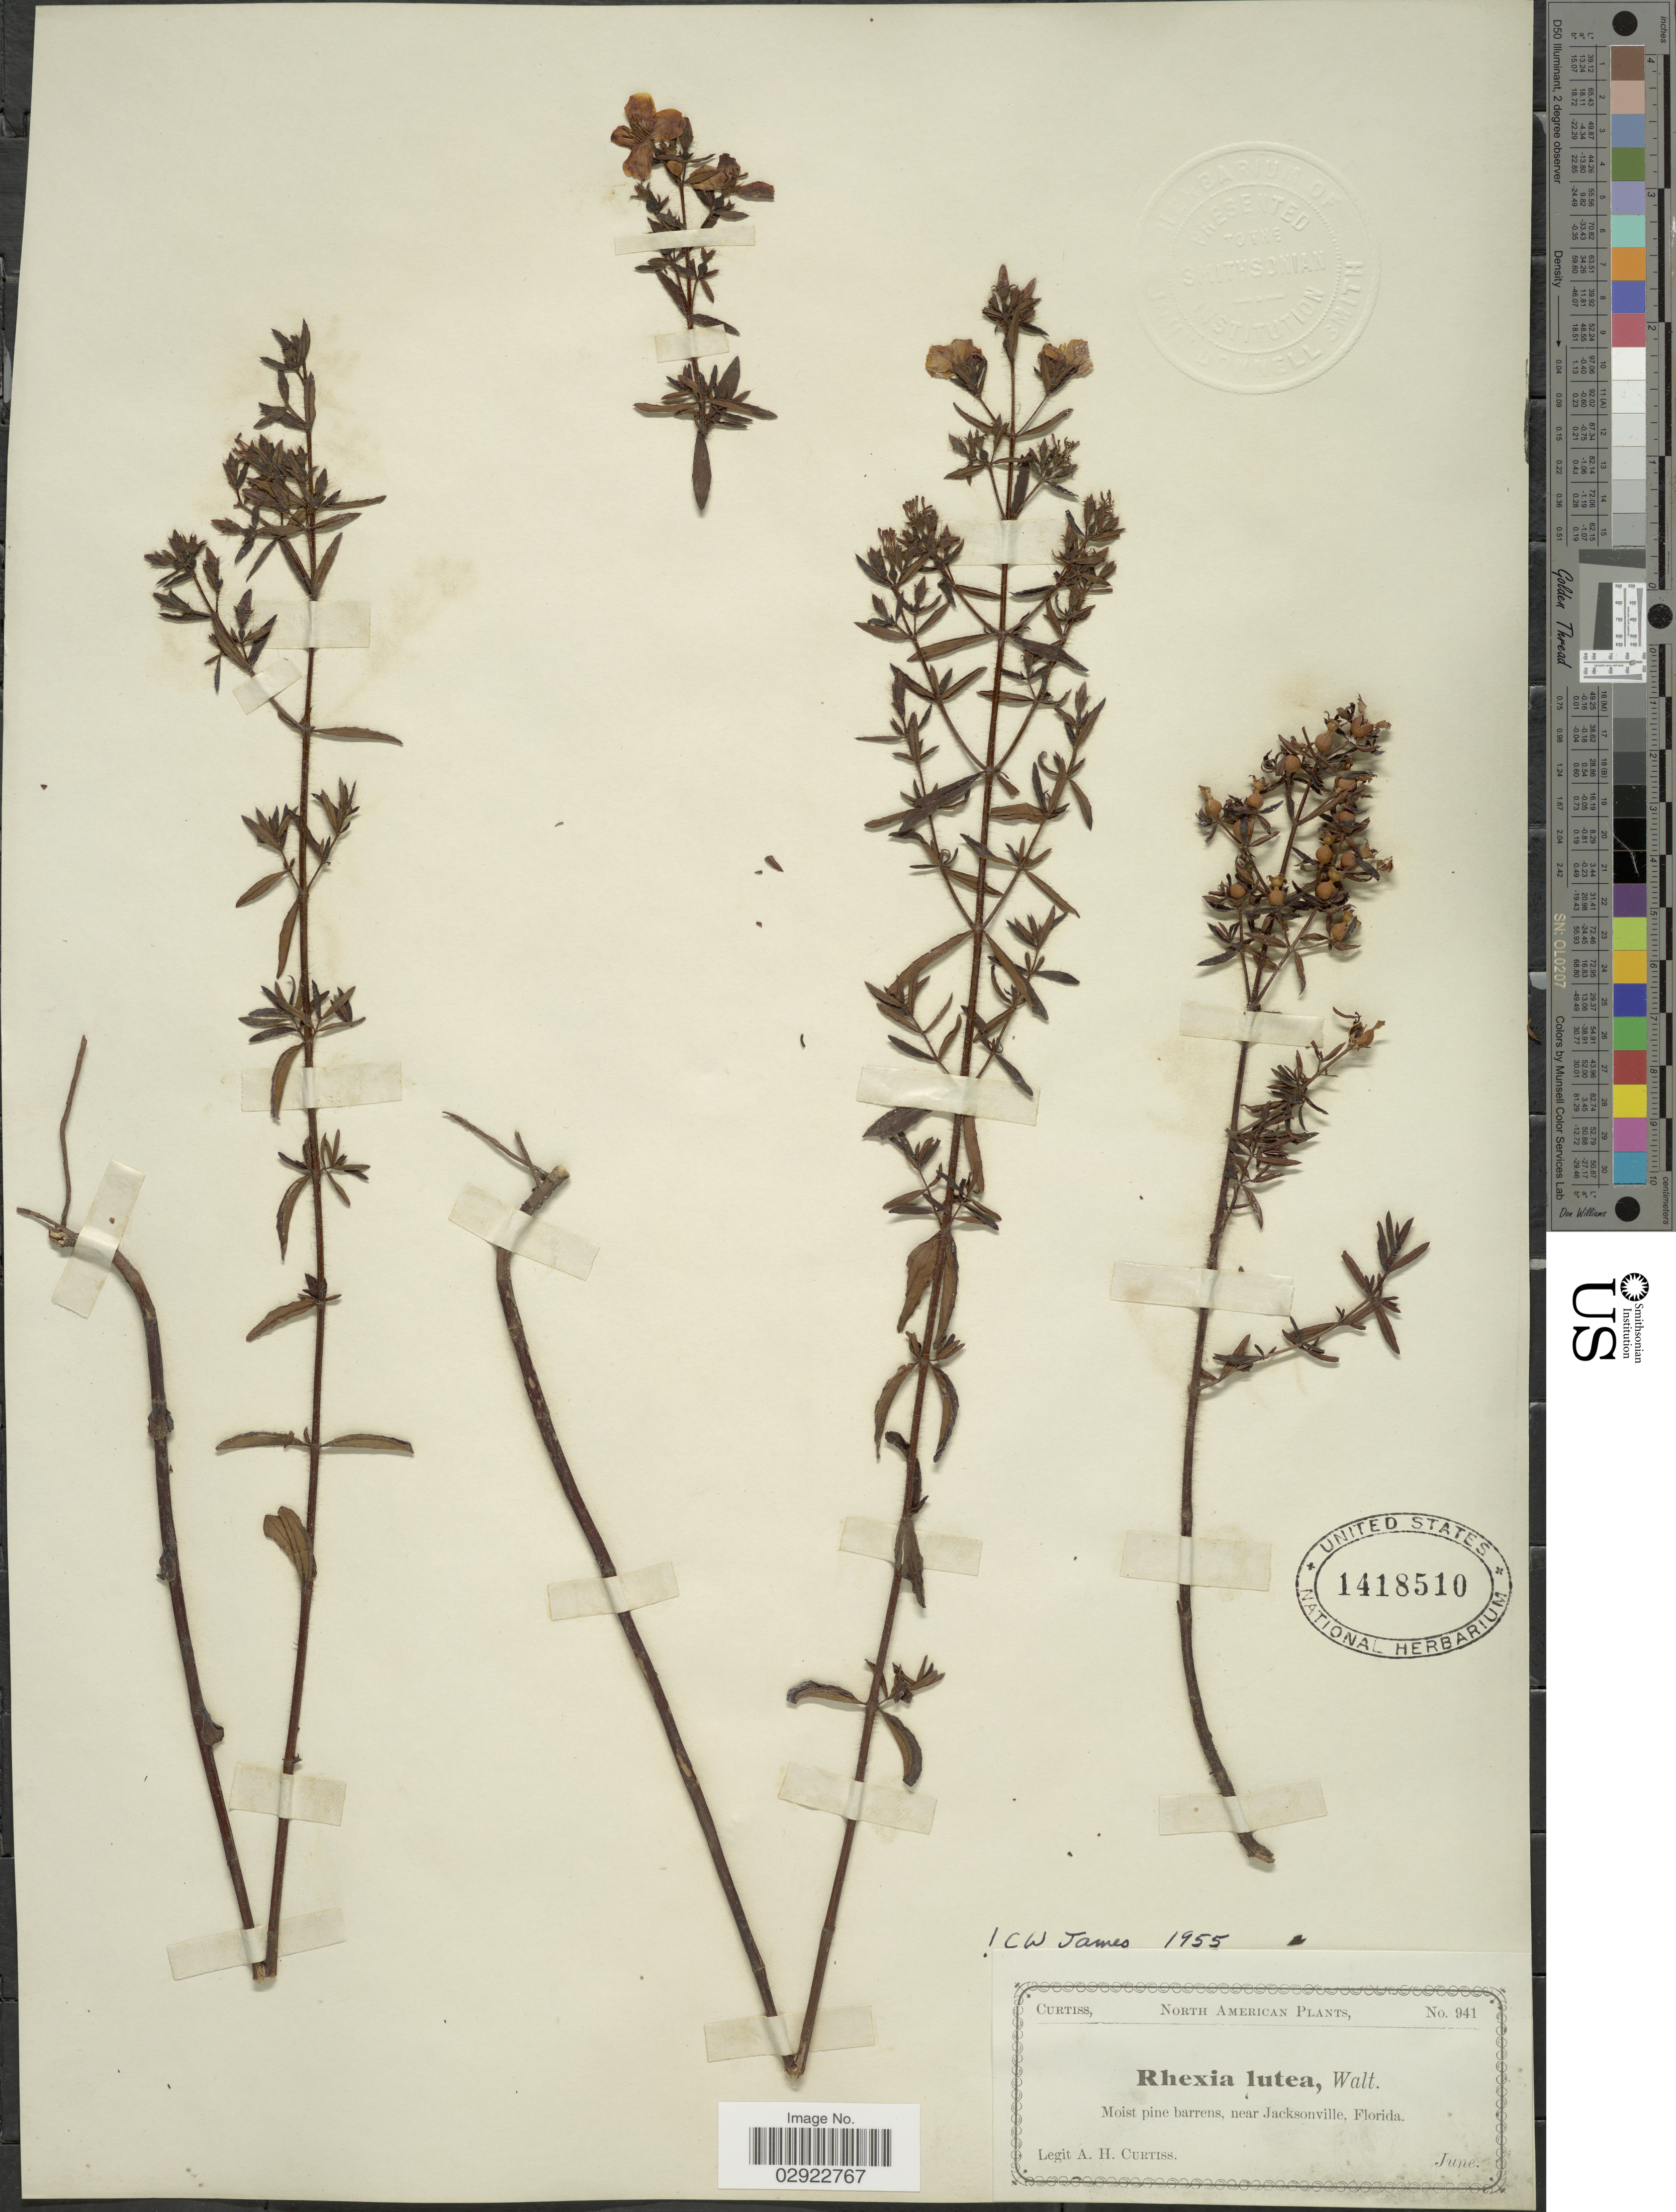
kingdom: Plantae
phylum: Tracheophyta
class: Magnoliopsida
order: Myrtales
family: Melastomataceae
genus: Rhexia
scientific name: Rhexia lutea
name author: Walter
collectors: A. H. Curtiss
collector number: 941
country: United States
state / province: Florida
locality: Near Jacksonville.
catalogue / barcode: US 1418510